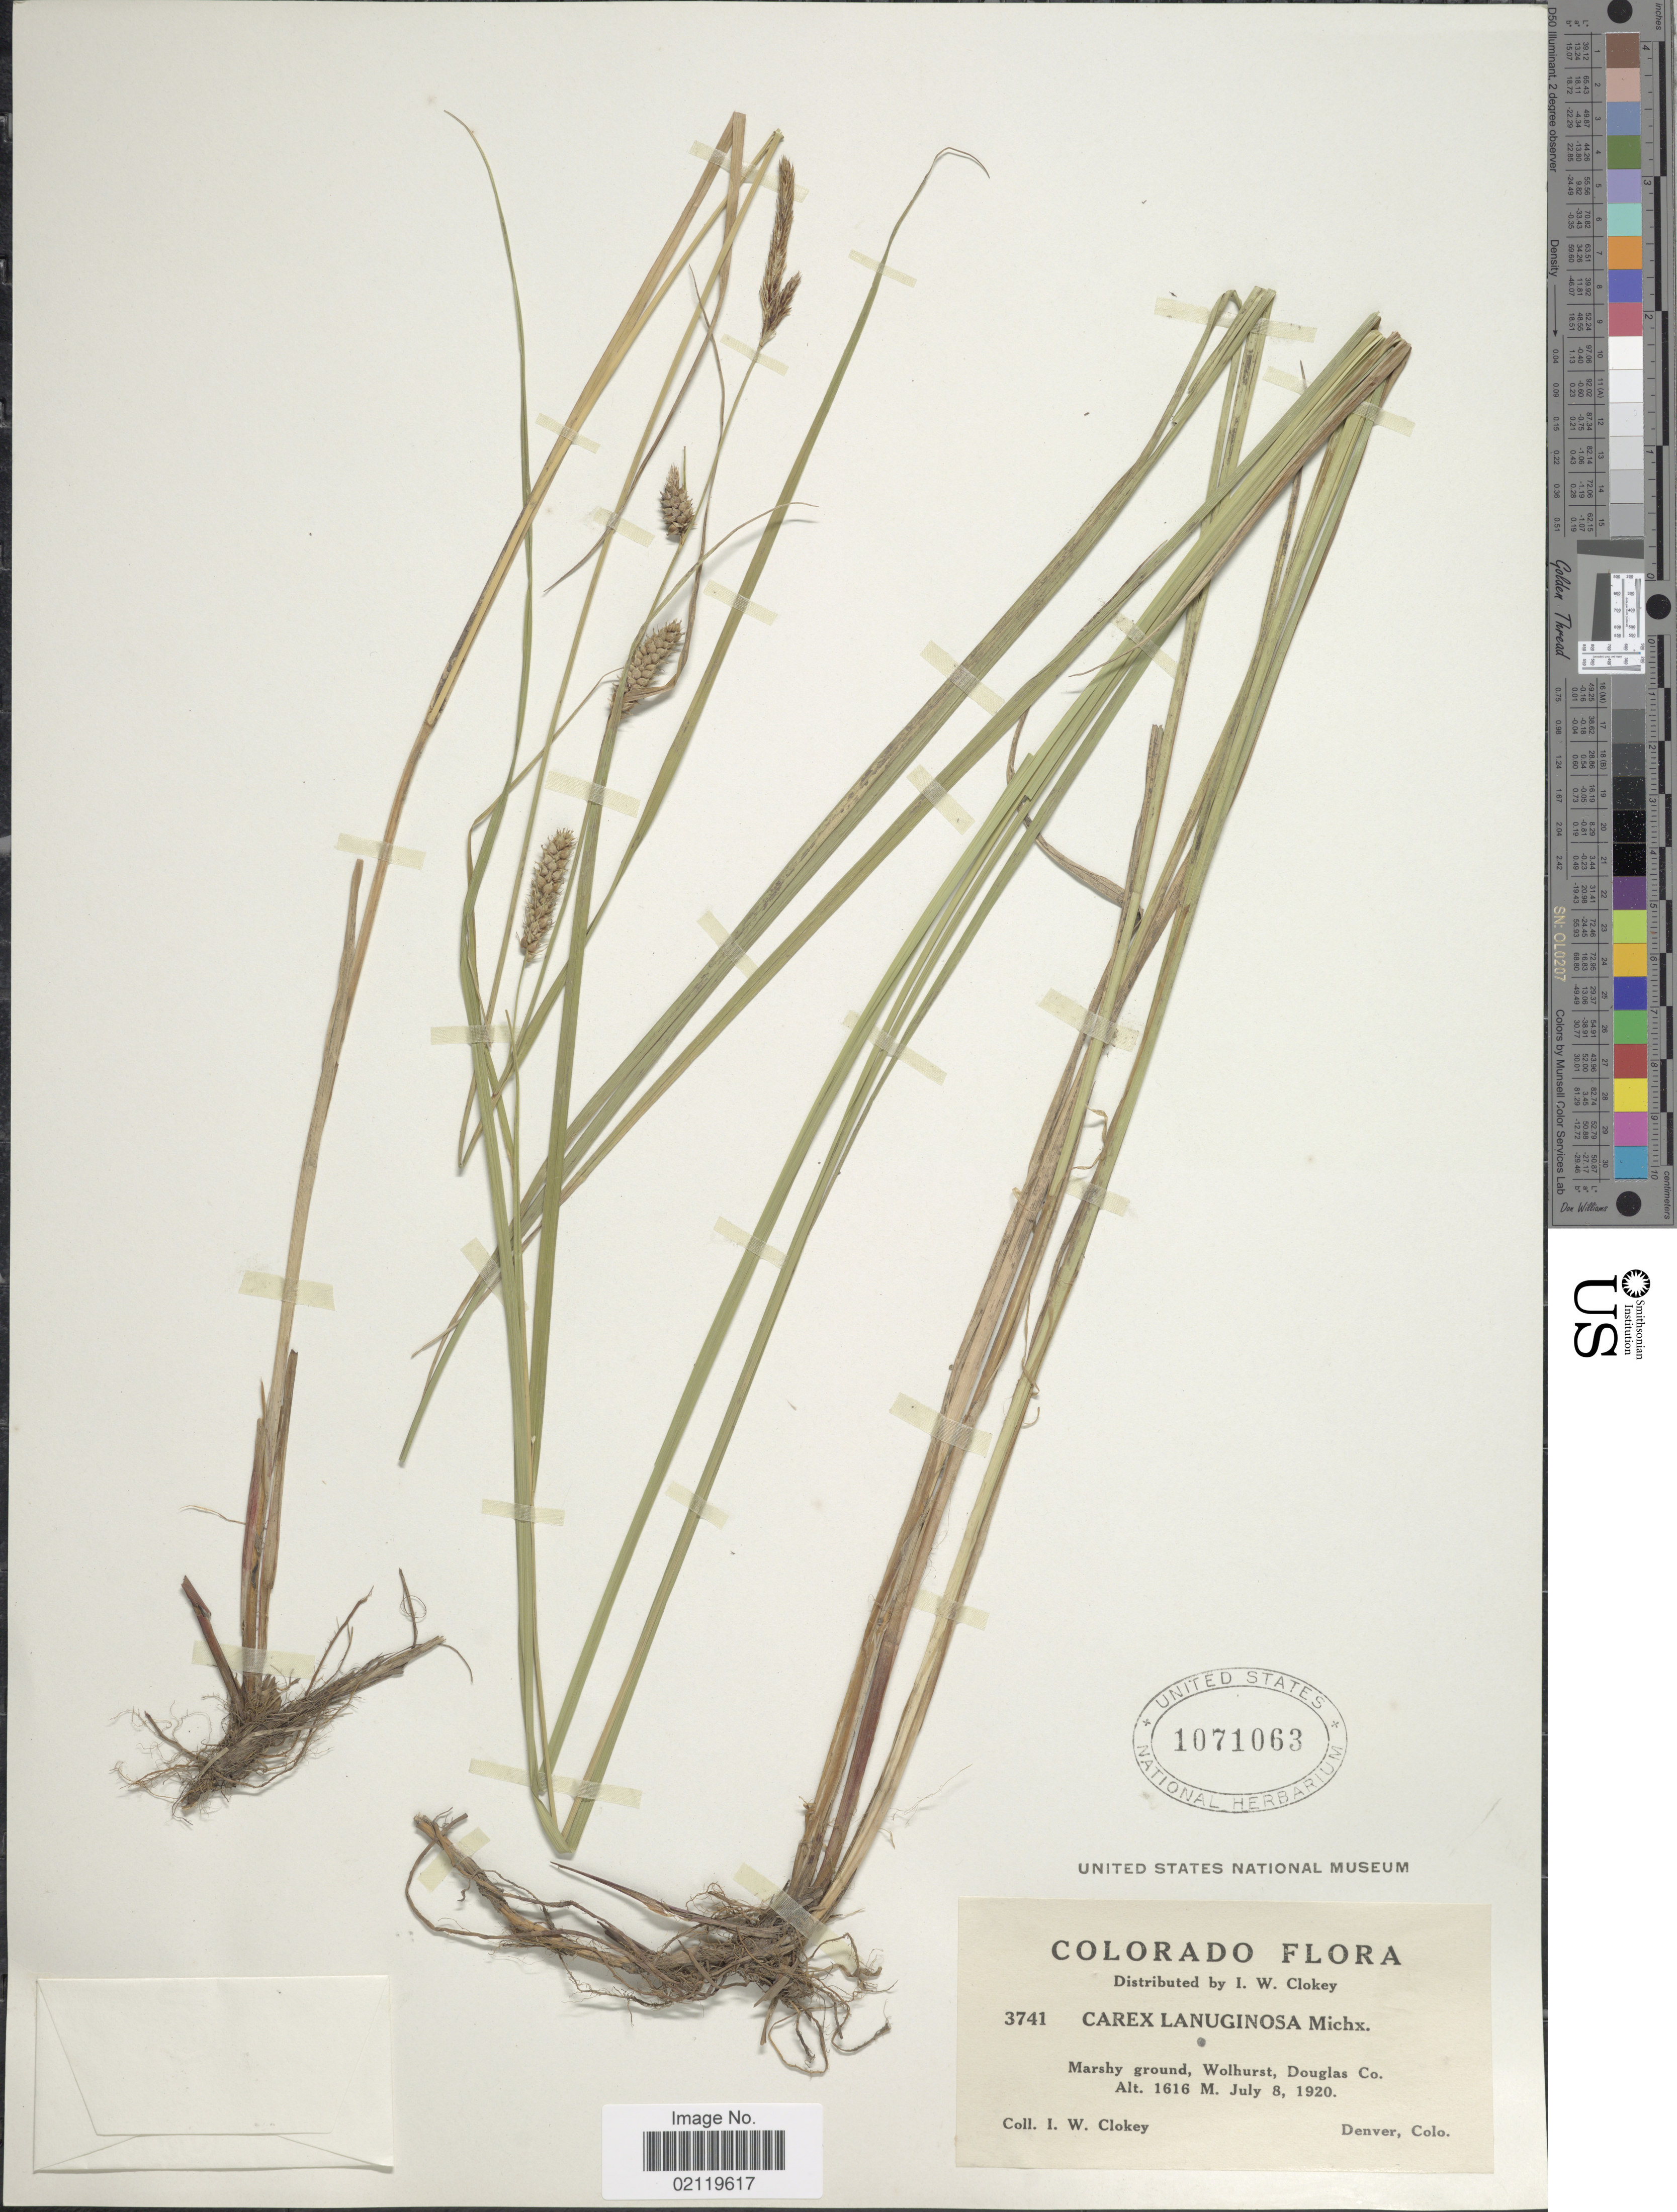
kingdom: Plantae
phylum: Tracheophyta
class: Liliopsida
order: Poales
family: Cyperaceae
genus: Carex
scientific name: Carex pellita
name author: Muhl. ex Willd.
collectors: I. W. Clokey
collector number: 3741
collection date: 1920-07-08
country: United States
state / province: Colorado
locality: Marshy ground, Wolhurst, Douglas Co.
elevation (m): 1616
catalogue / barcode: US 1071063